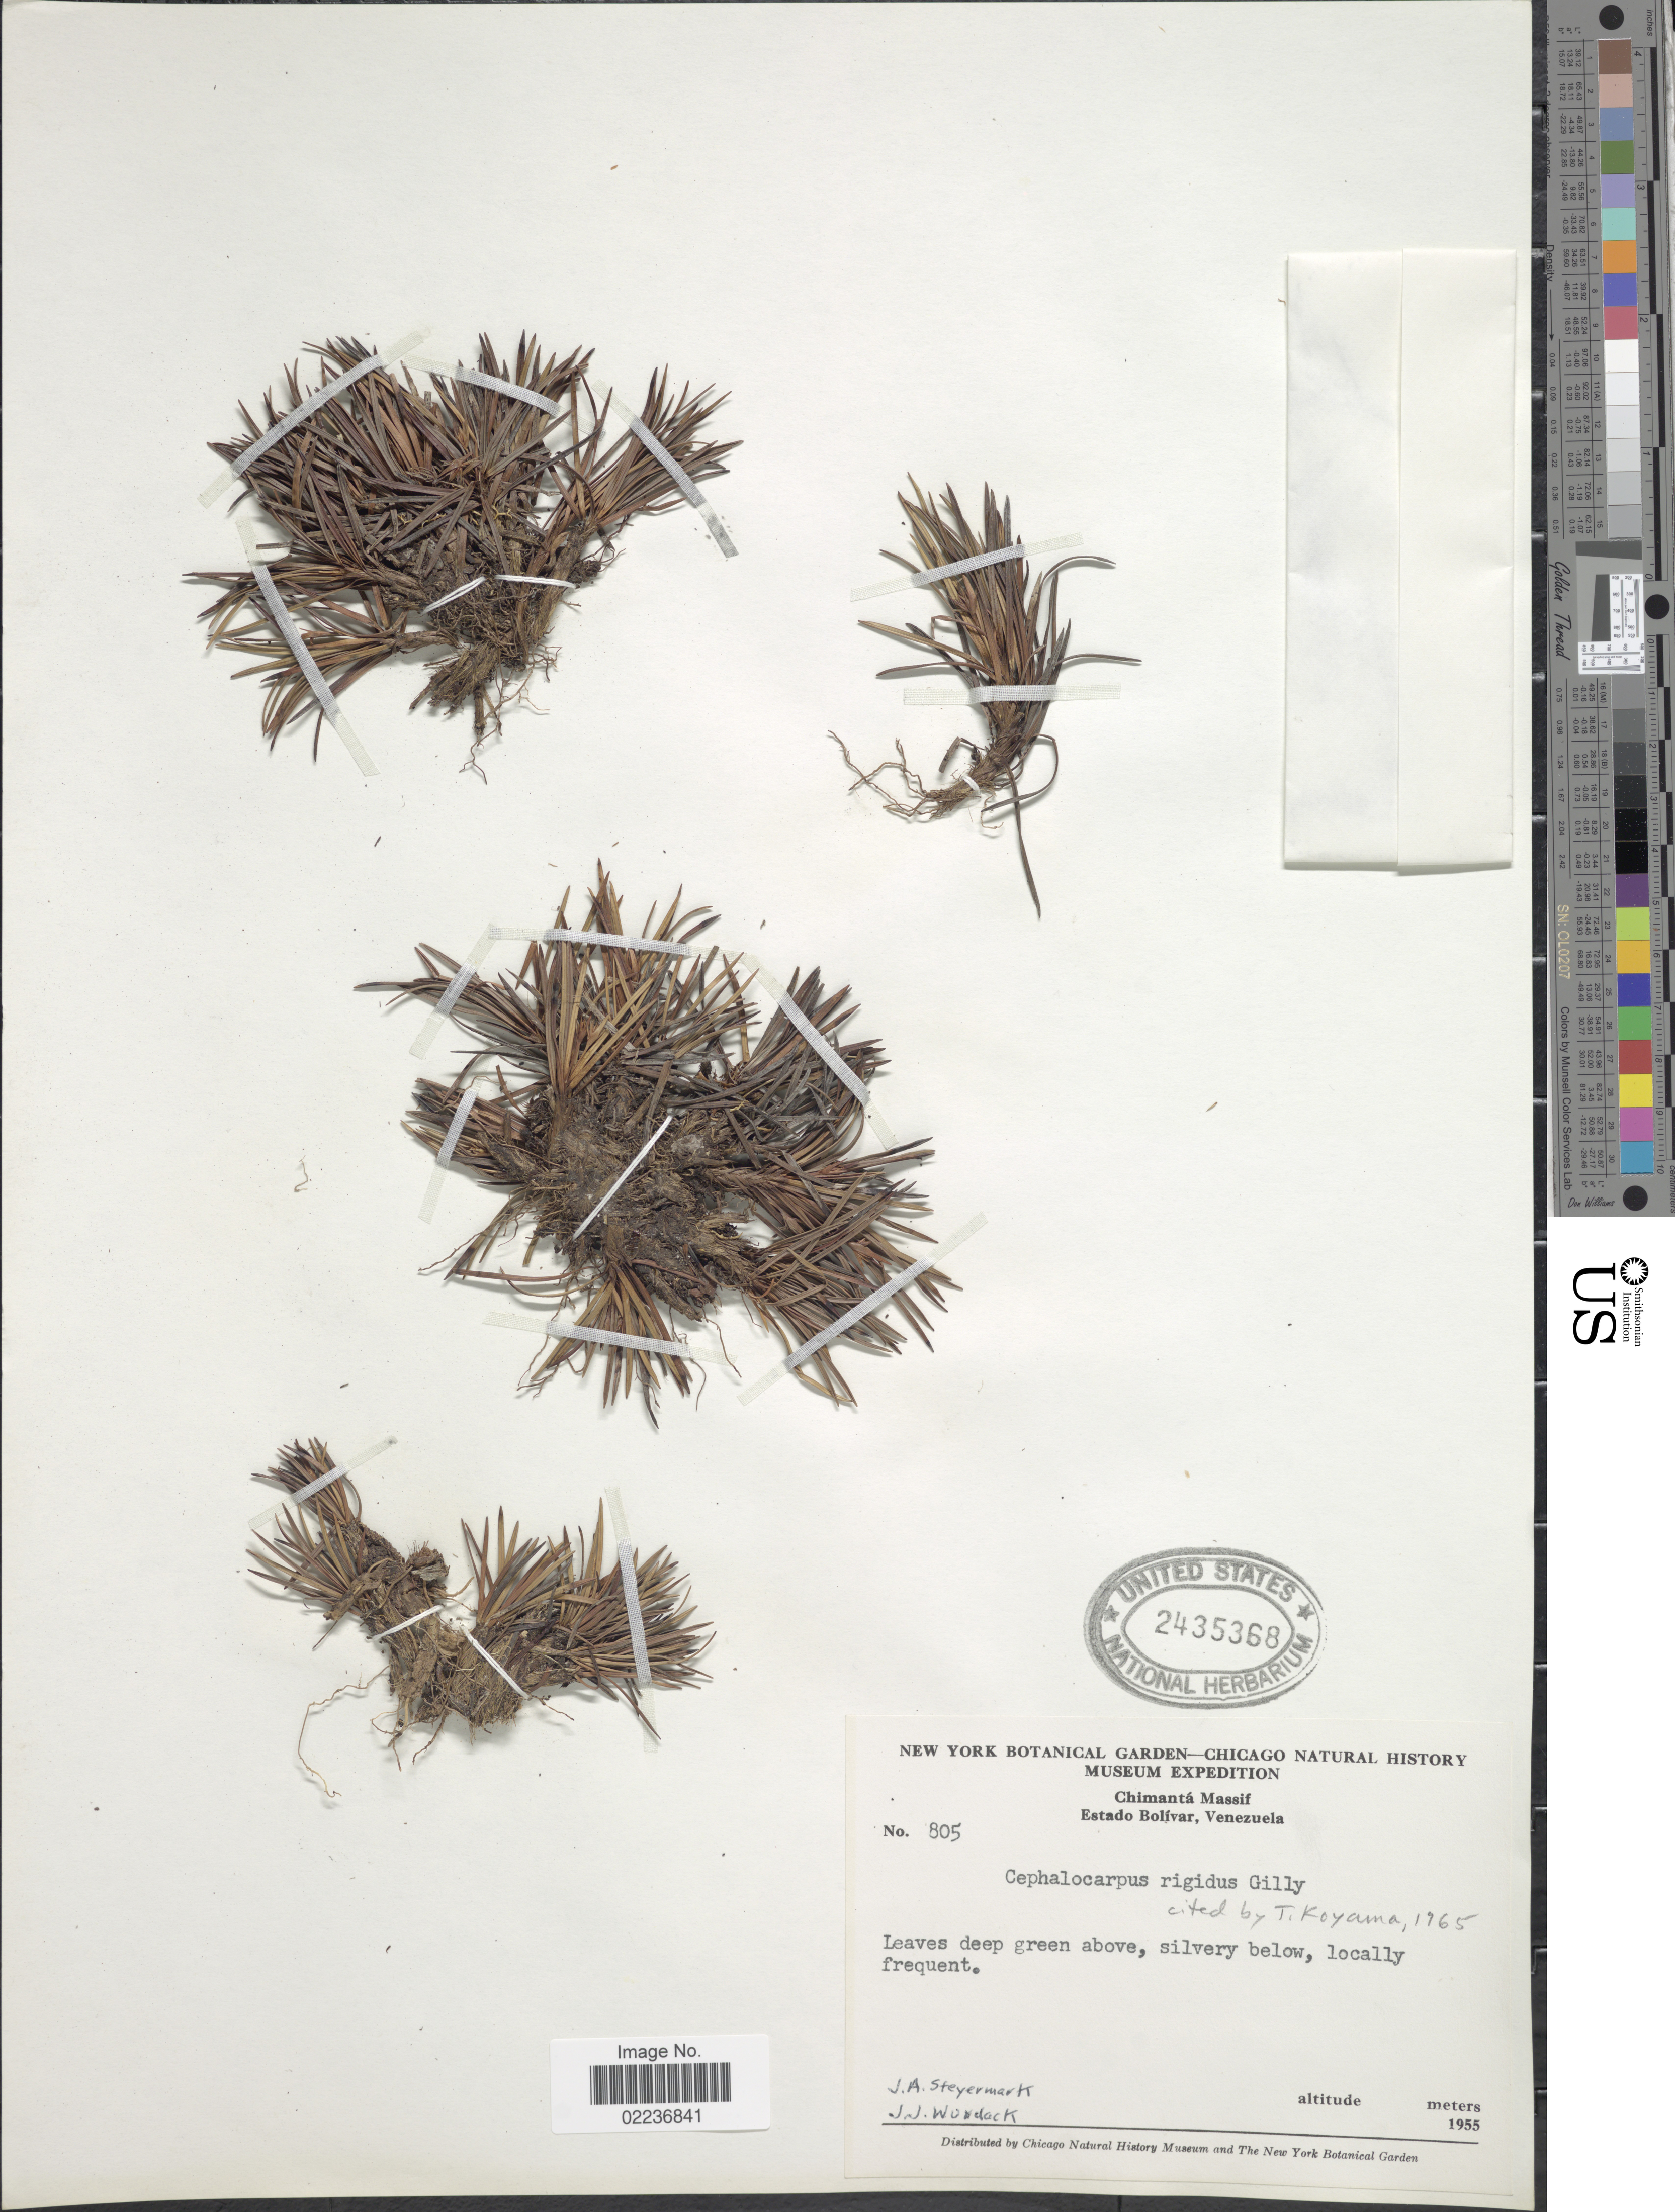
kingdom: Plantae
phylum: Tracheophyta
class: Liliopsida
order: Poales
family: Cyperaceae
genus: Cephalocarpus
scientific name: Cephalocarpus rigidus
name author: Gilly ex Gleason & Killip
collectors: J. Steyermark & J. J. Wurdack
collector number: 805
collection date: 1955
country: Venezuela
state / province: Bolivar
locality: Chimanta Massif, silvery below, locally frequent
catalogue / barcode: US 2435368